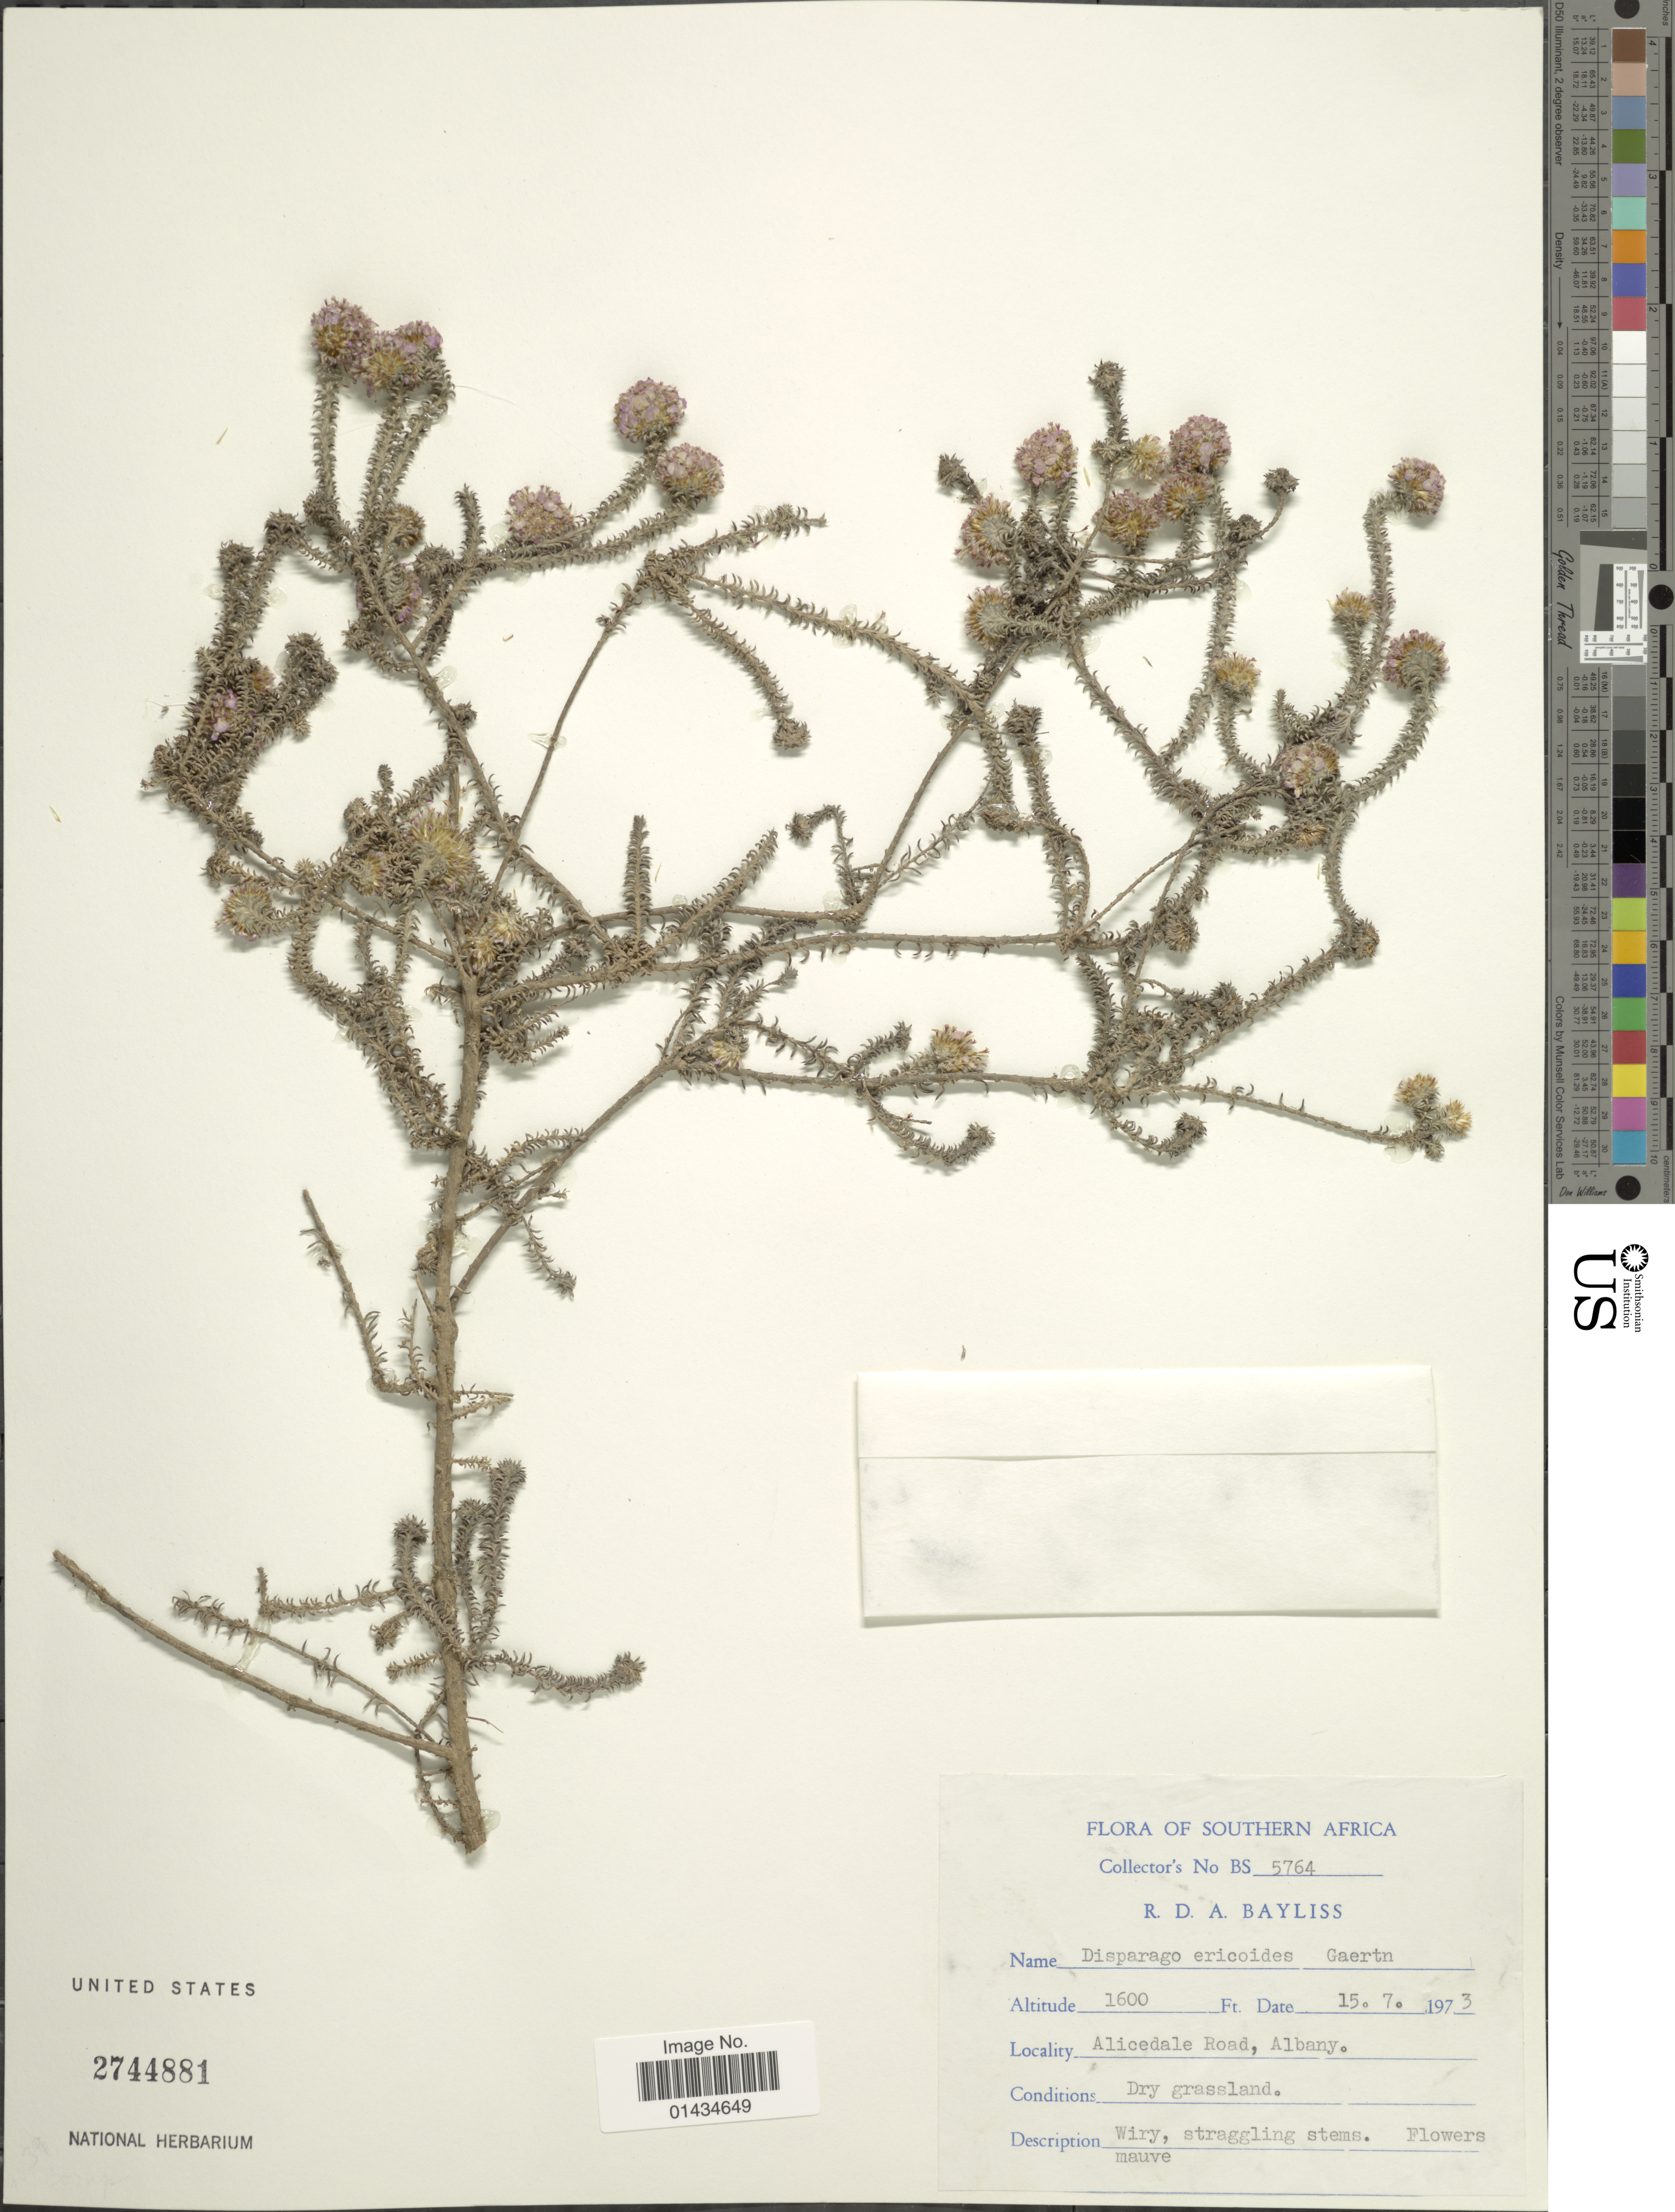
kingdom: Plantae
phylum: Tracheophyta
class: Magnoliopsida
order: Asterales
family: Asteraceae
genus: Disparago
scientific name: Disparago tortilis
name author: (DC.) Sch. Bip.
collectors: R. Bayliss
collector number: BS5764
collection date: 1973-07-15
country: South Africa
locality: Alicedale road, Albany, dry grassland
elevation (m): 488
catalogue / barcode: US 2744881